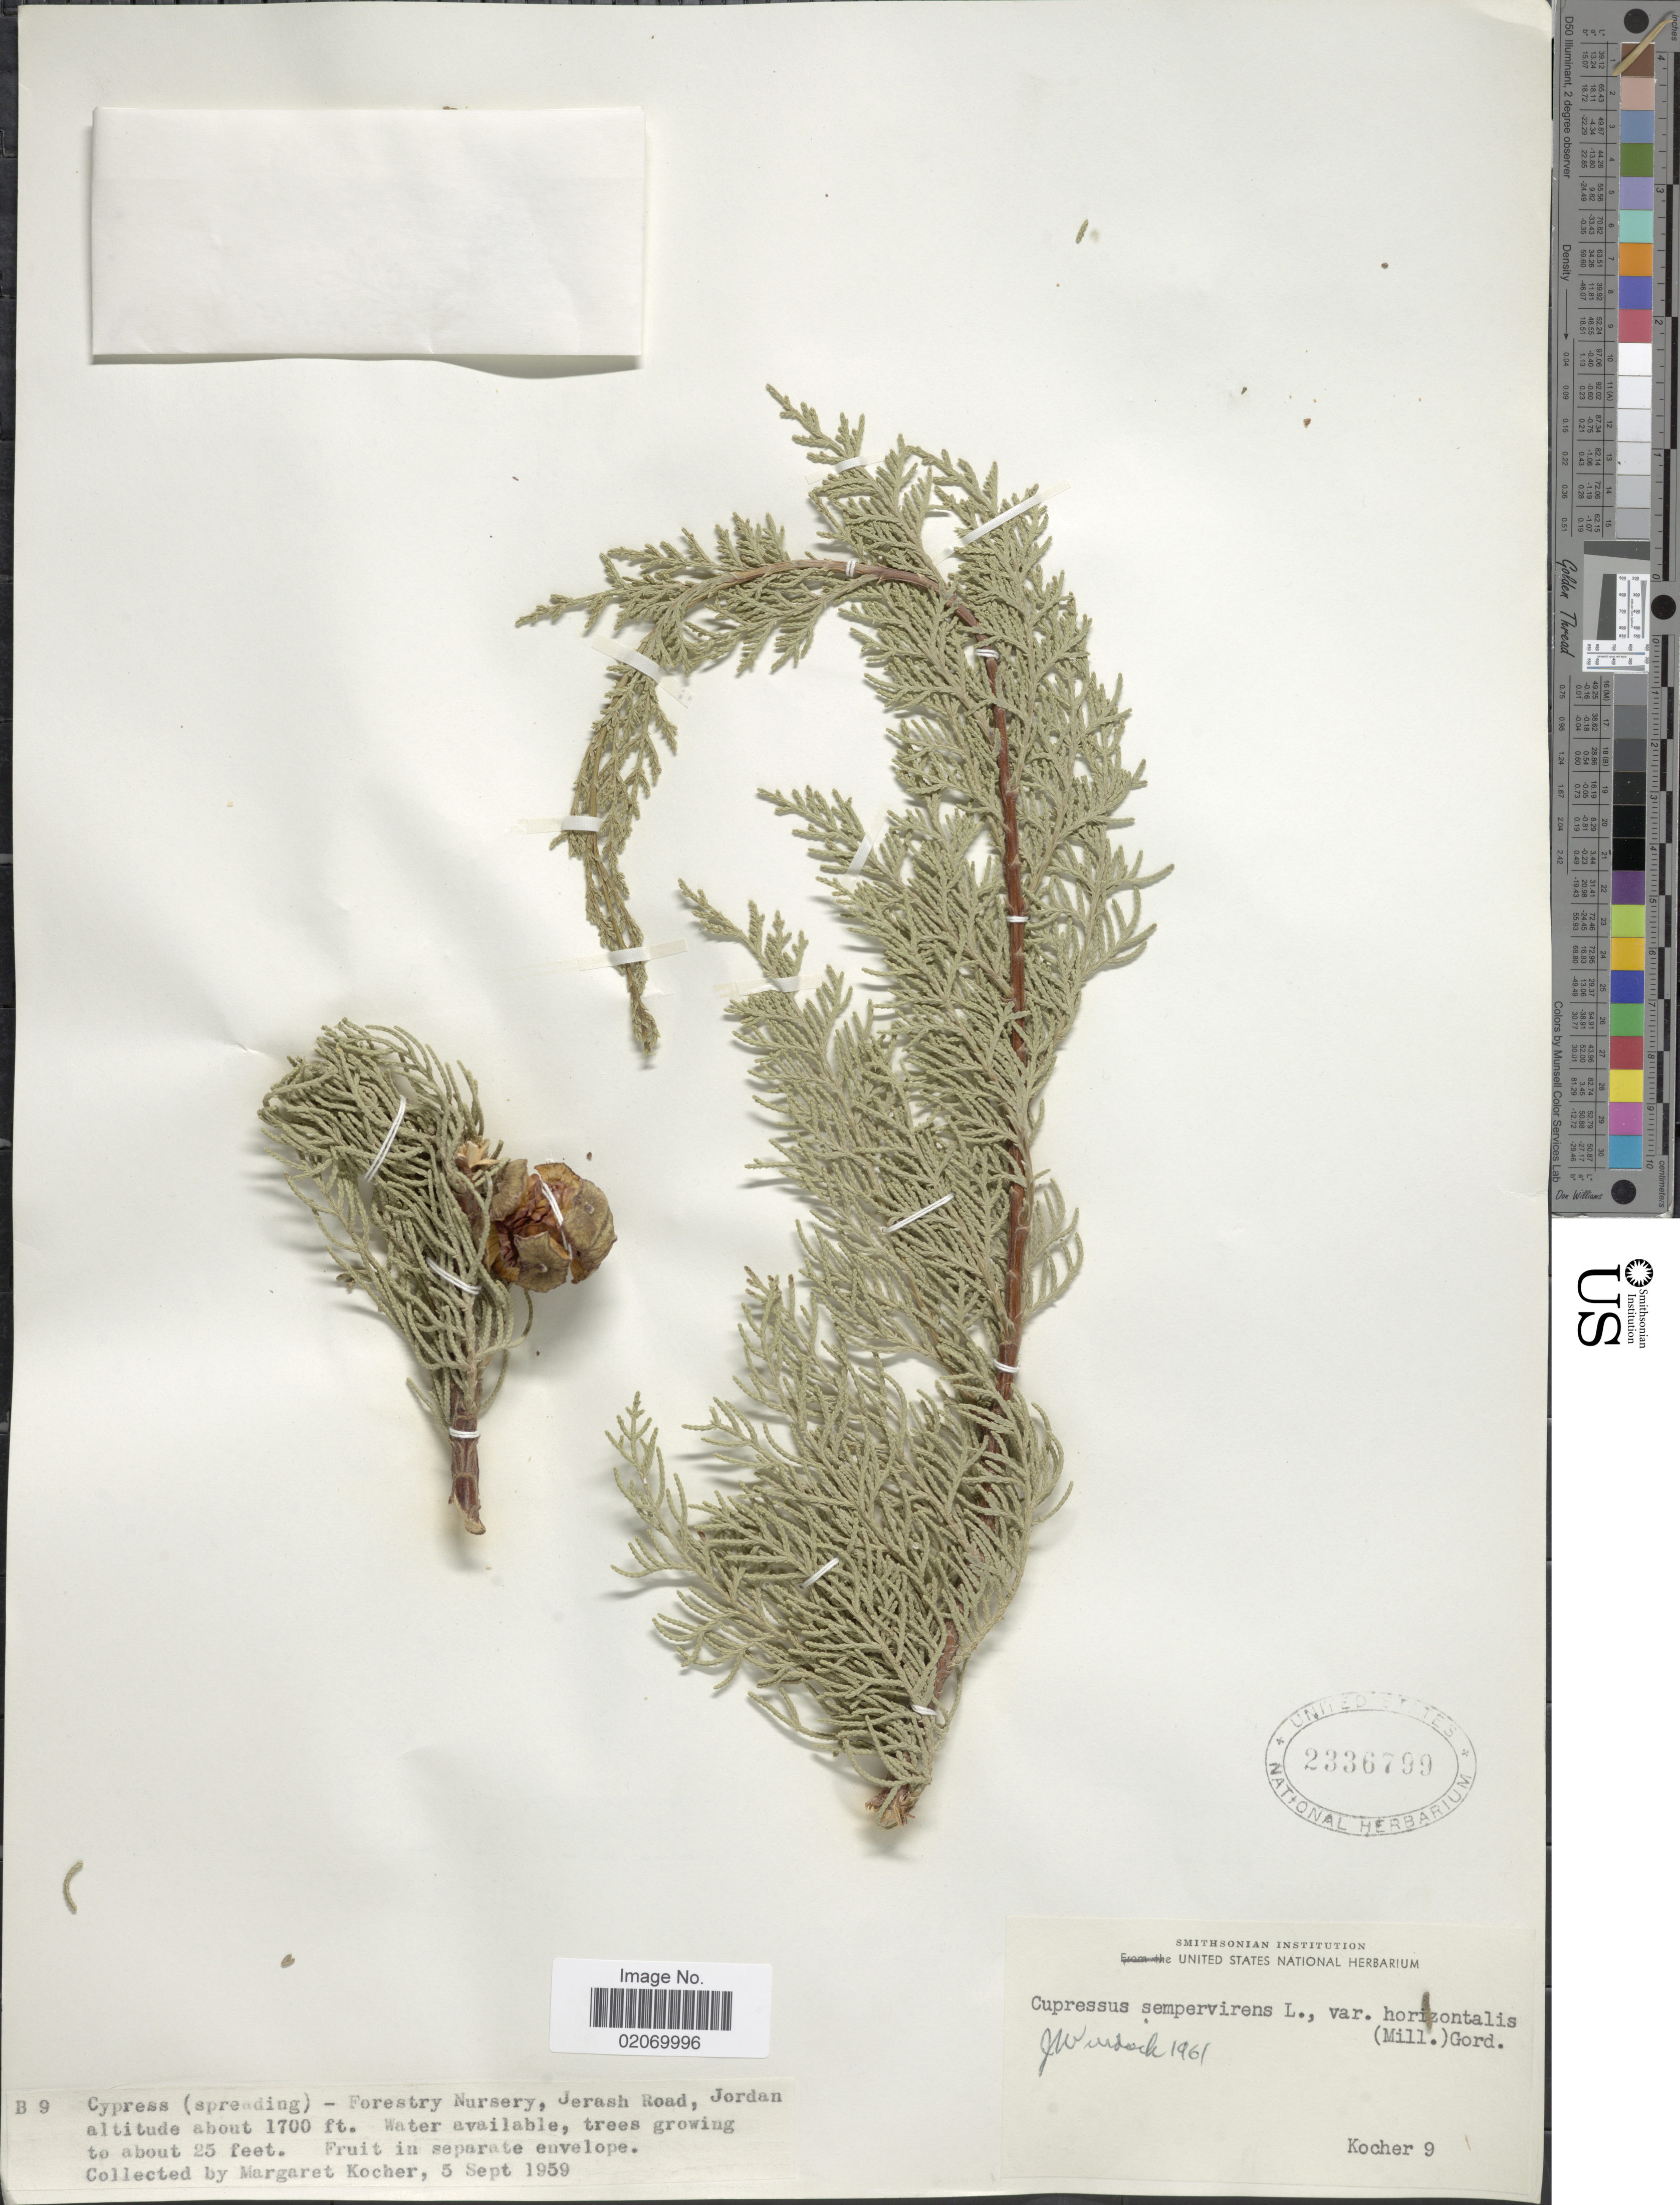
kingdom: Plantae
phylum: Tracheophyta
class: Pinopsida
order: Pinales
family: Cupressaceae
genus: Cupressus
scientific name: Cupressus sempervirens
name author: L.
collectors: M. Kocher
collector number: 9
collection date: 1959-09-05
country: Jordan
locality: Forestry Nursery, Jerash Road, Jordan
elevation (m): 518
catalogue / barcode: US 2336799